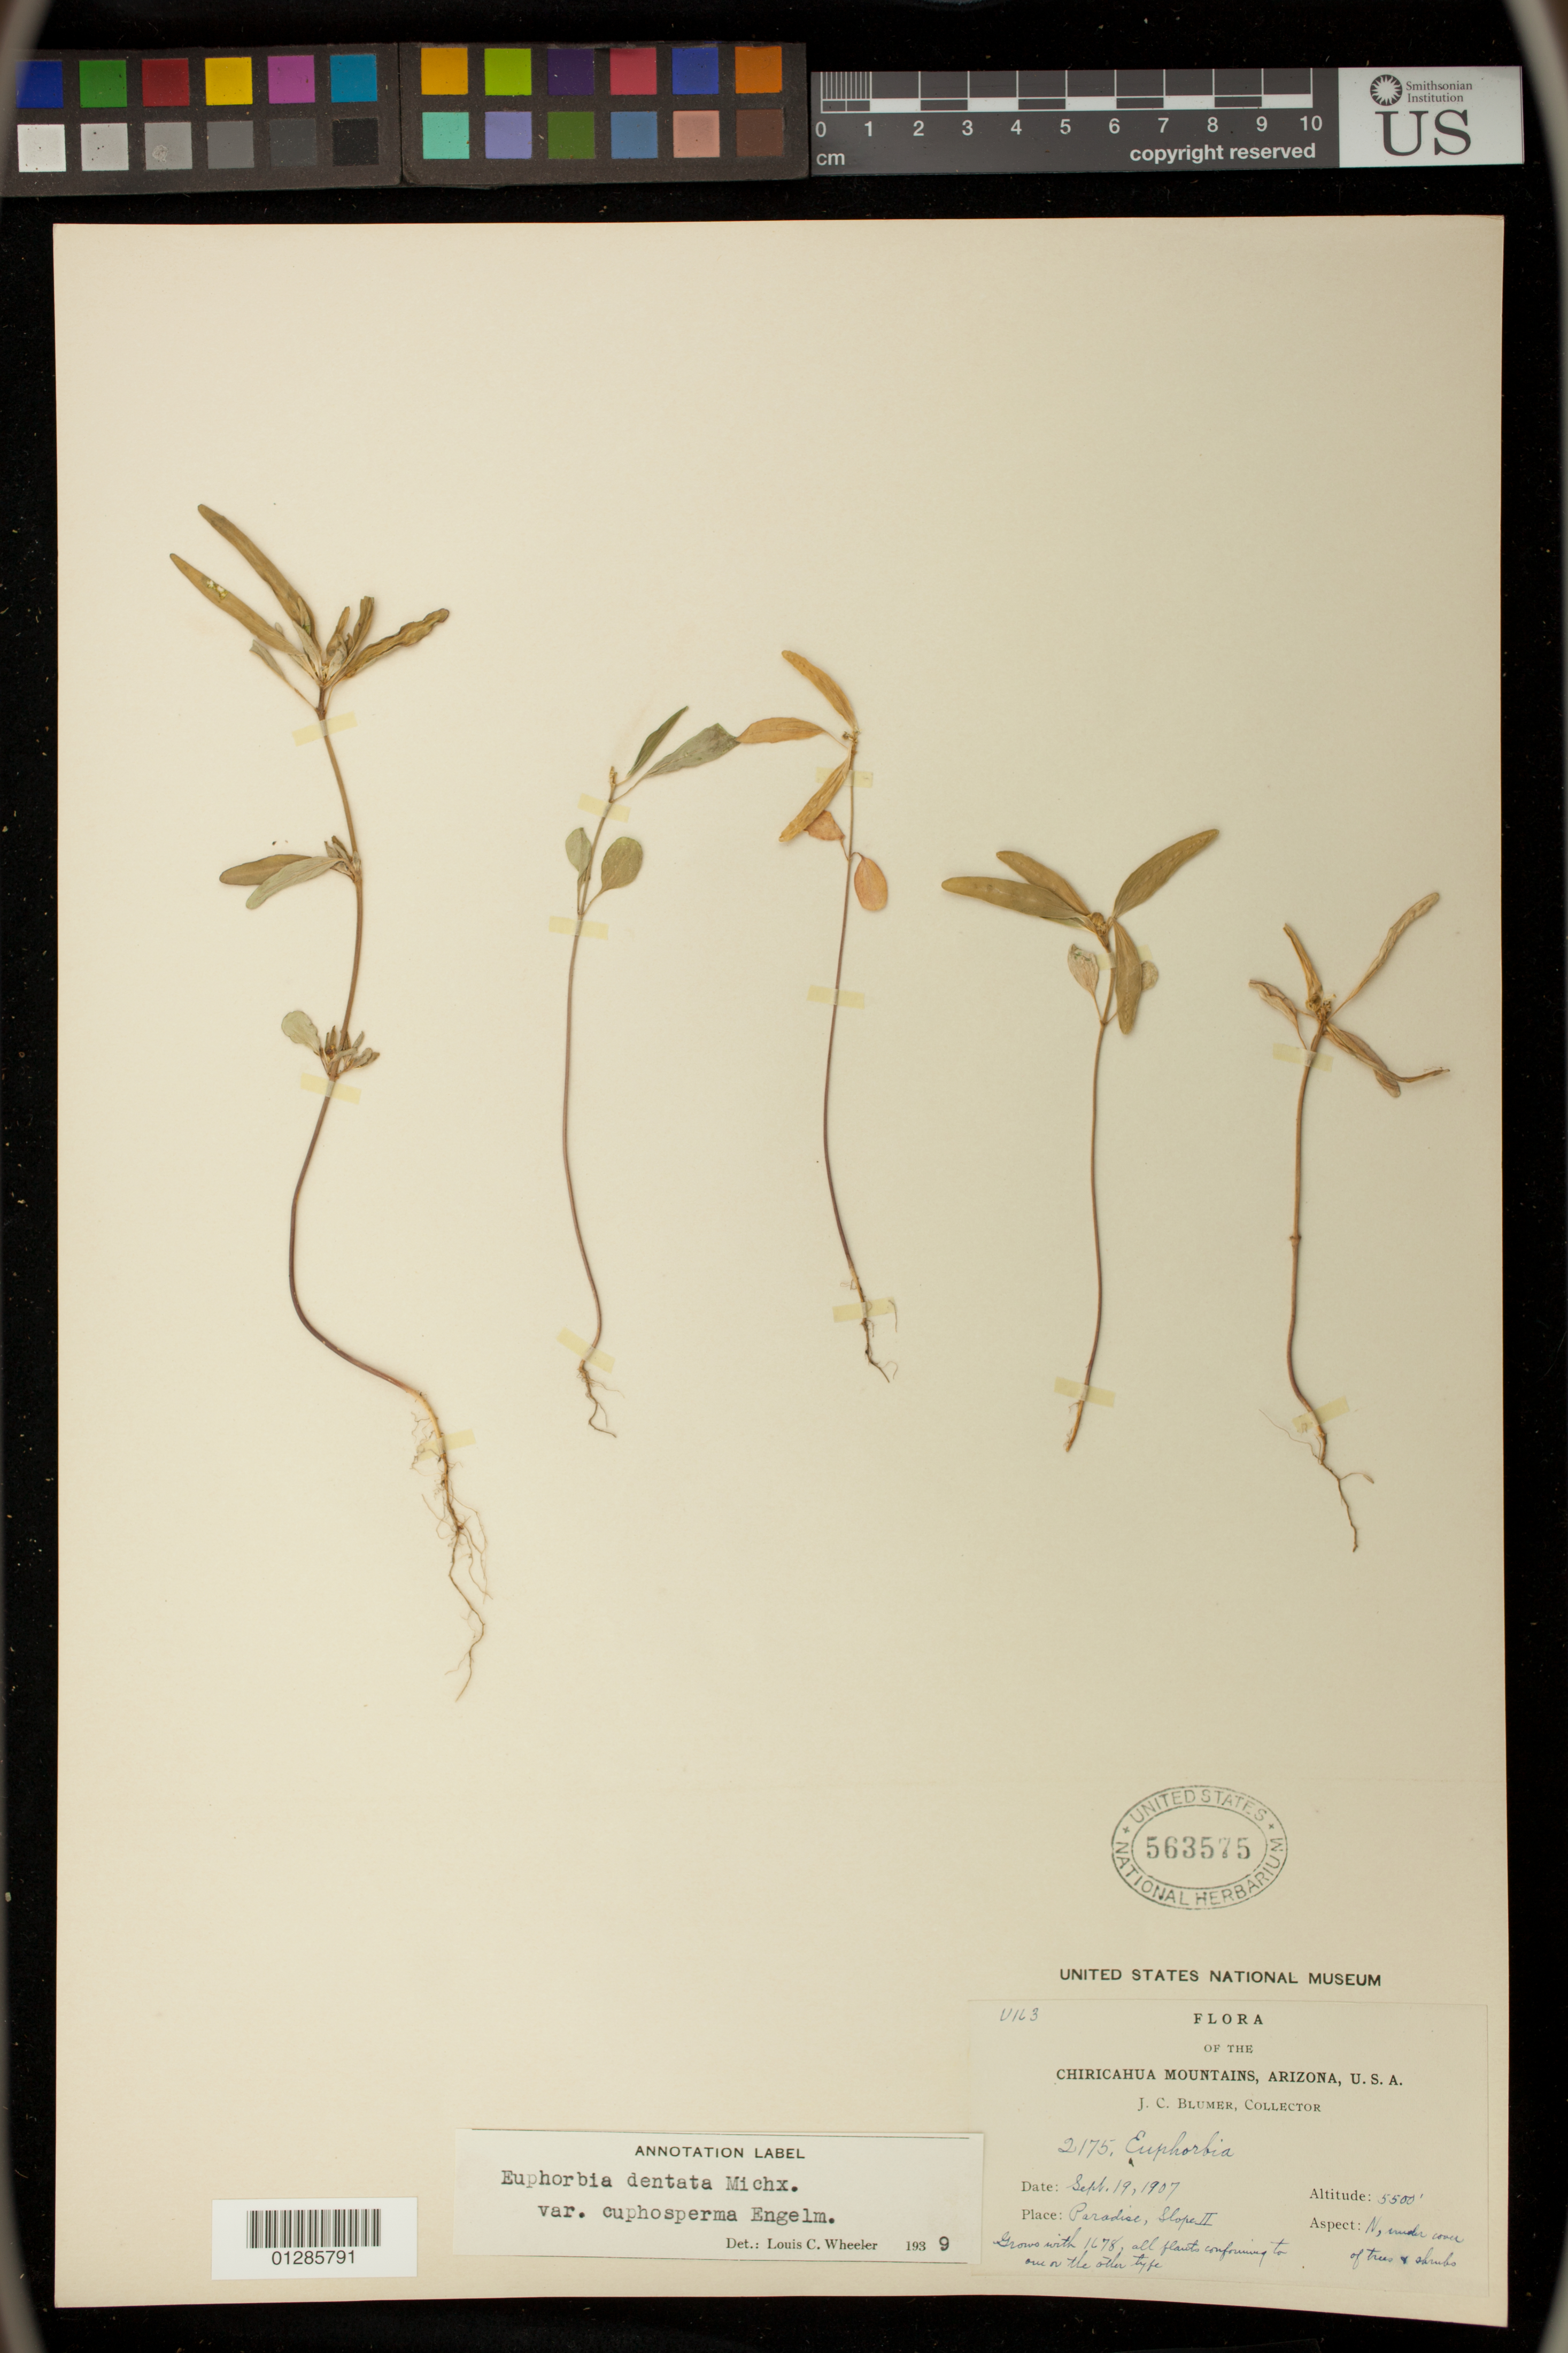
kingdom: Plantae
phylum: Tracheophyta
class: Magnoliopsida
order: Malpighiales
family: Euphorbiaceae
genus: Euphorbia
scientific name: Euphorbia dentata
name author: Michx.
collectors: J. C. Blumer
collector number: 2175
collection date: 1907-09-19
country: United States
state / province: Arizona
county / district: Cochise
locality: Chiricahua Mountains. Paradise, Slope II.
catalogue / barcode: US 563575